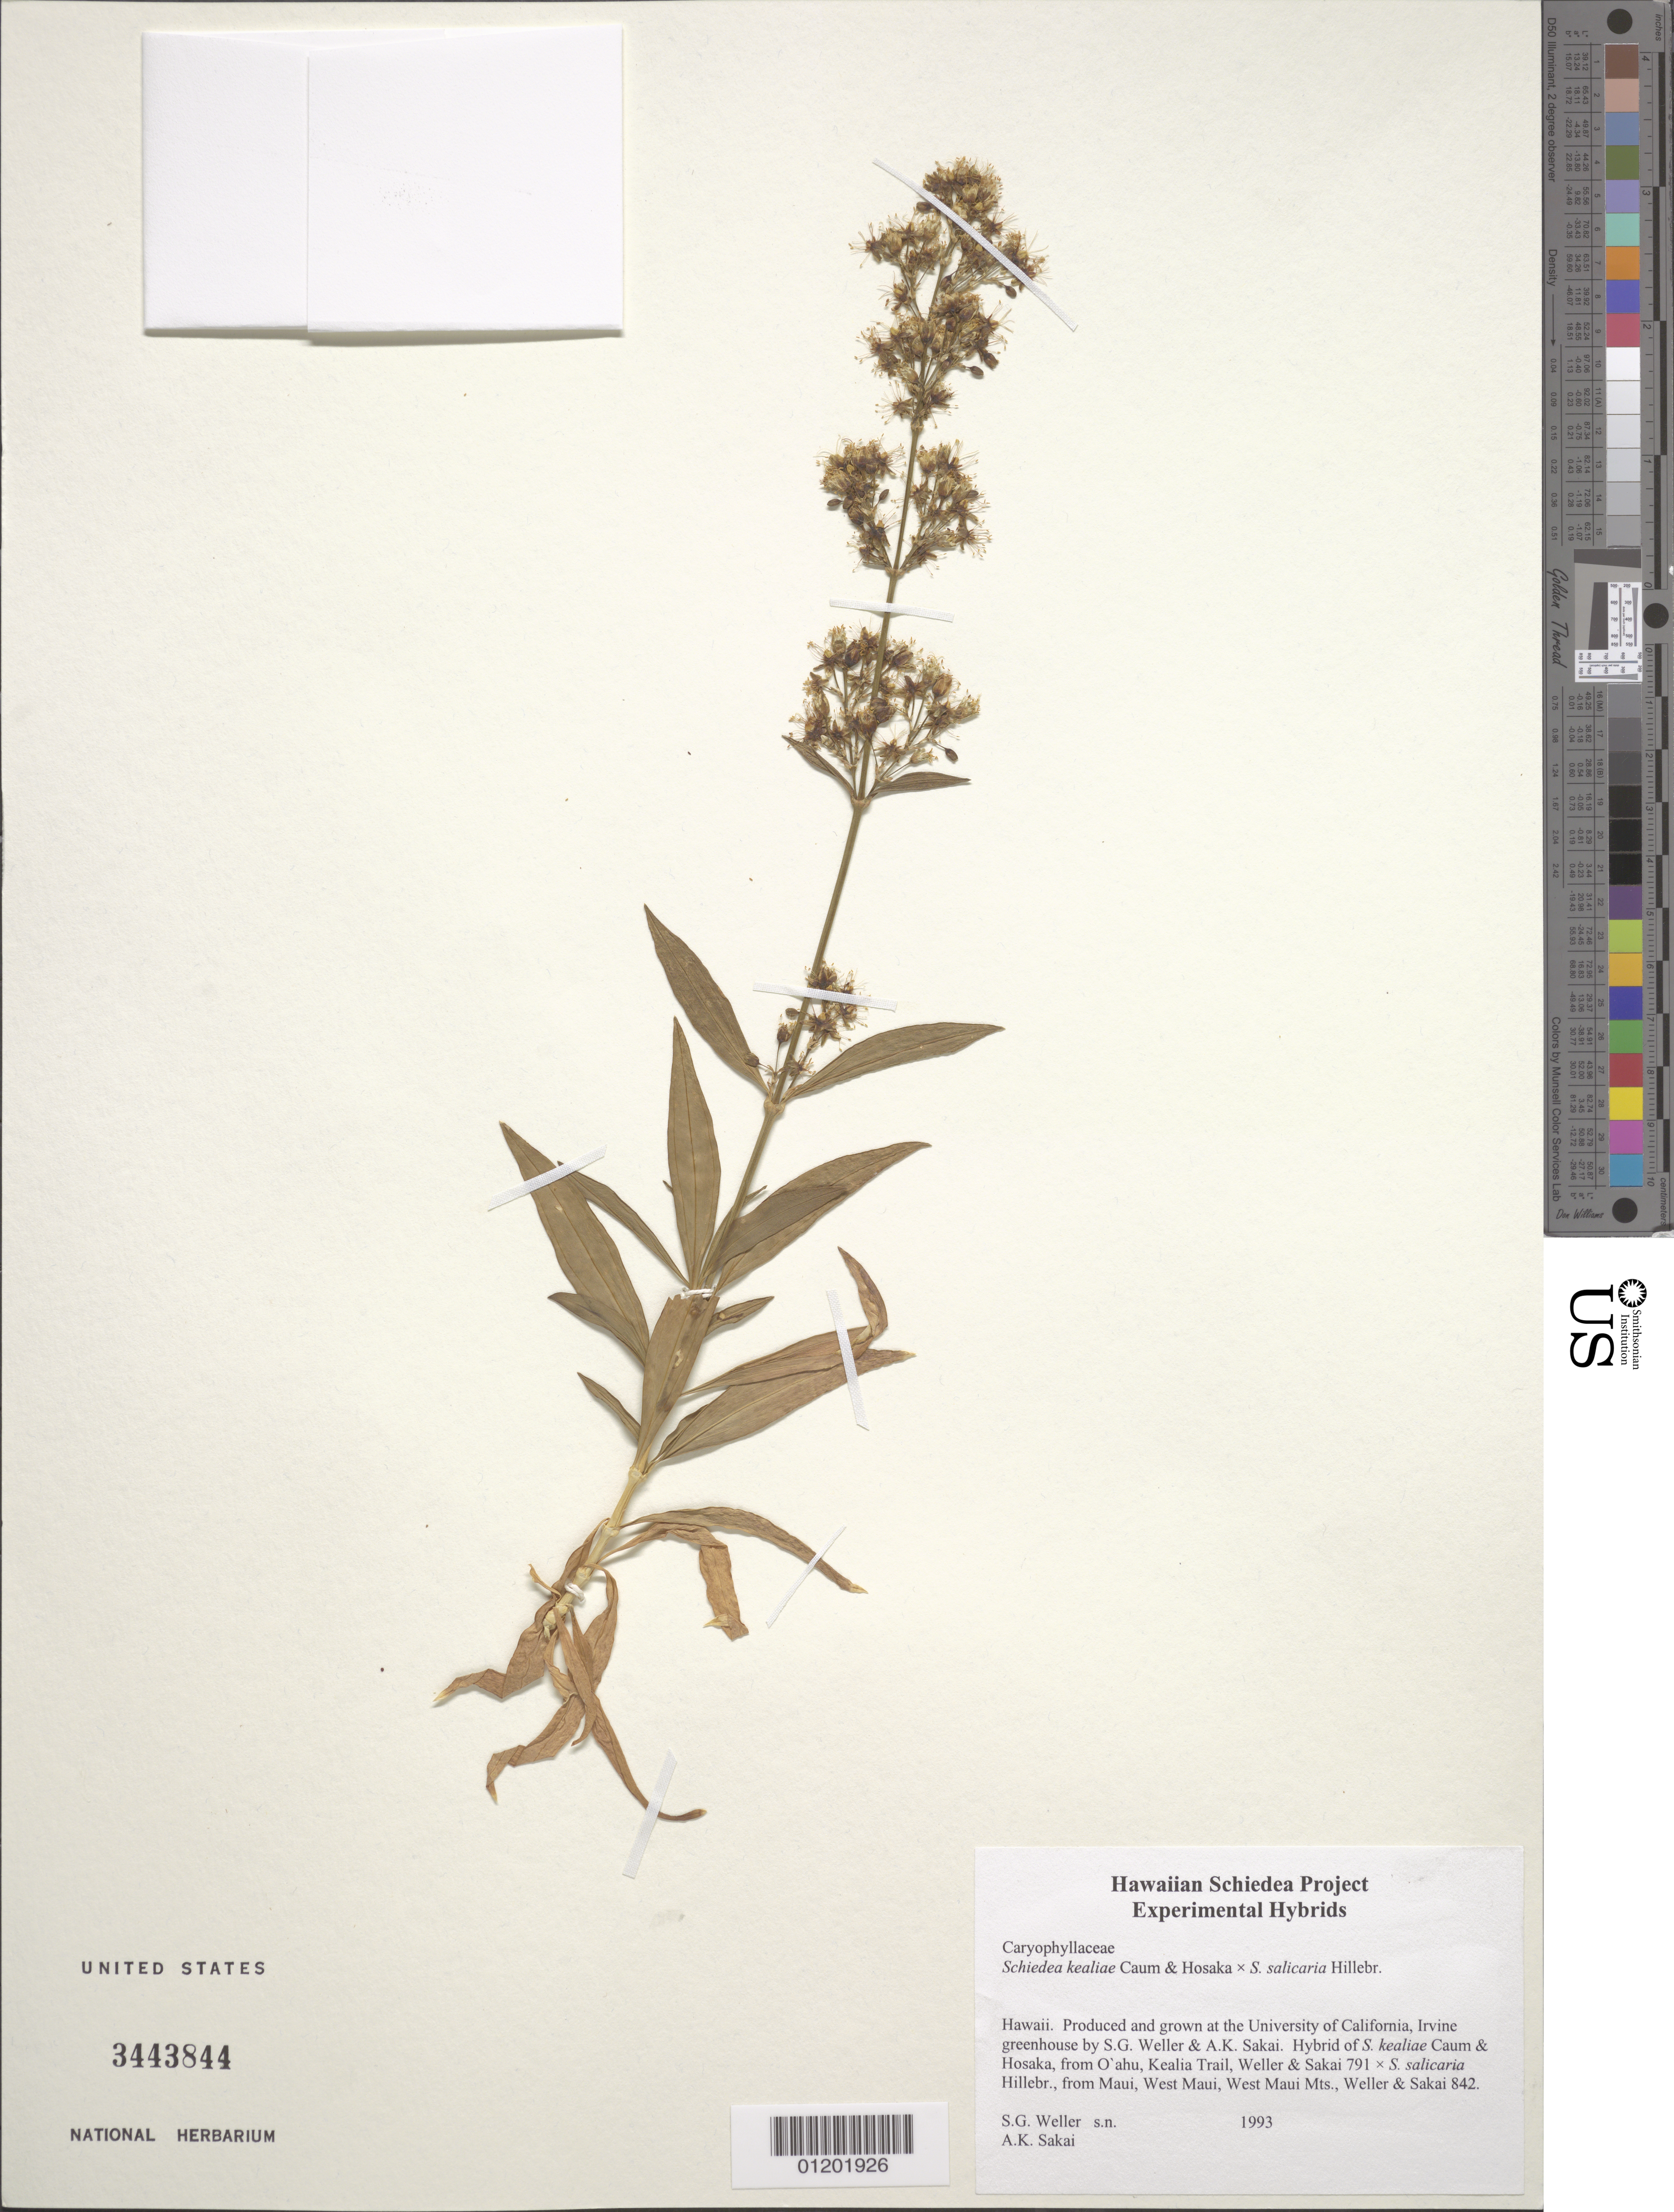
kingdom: Plantae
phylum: Tracheophyta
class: Magnoliopsida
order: Caryophyllales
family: Caryophyllaceae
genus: Schiedea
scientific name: Schiedea kealiae x S. salicaria Hillebr.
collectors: S. G. Weller & A. Sakai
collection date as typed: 1993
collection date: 1993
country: United States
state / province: California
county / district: Orange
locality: University of California, Irvine greenhouse.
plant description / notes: Hybrid of S. kealiae Caum & Hosaka [from O'ahu, Kealia Trail, Weller & Sakai 791] × S. salicaria Hillebr. [from Maui, West Maui, West Maui Mts., Weller & Sakai 842].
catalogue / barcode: US 3443844